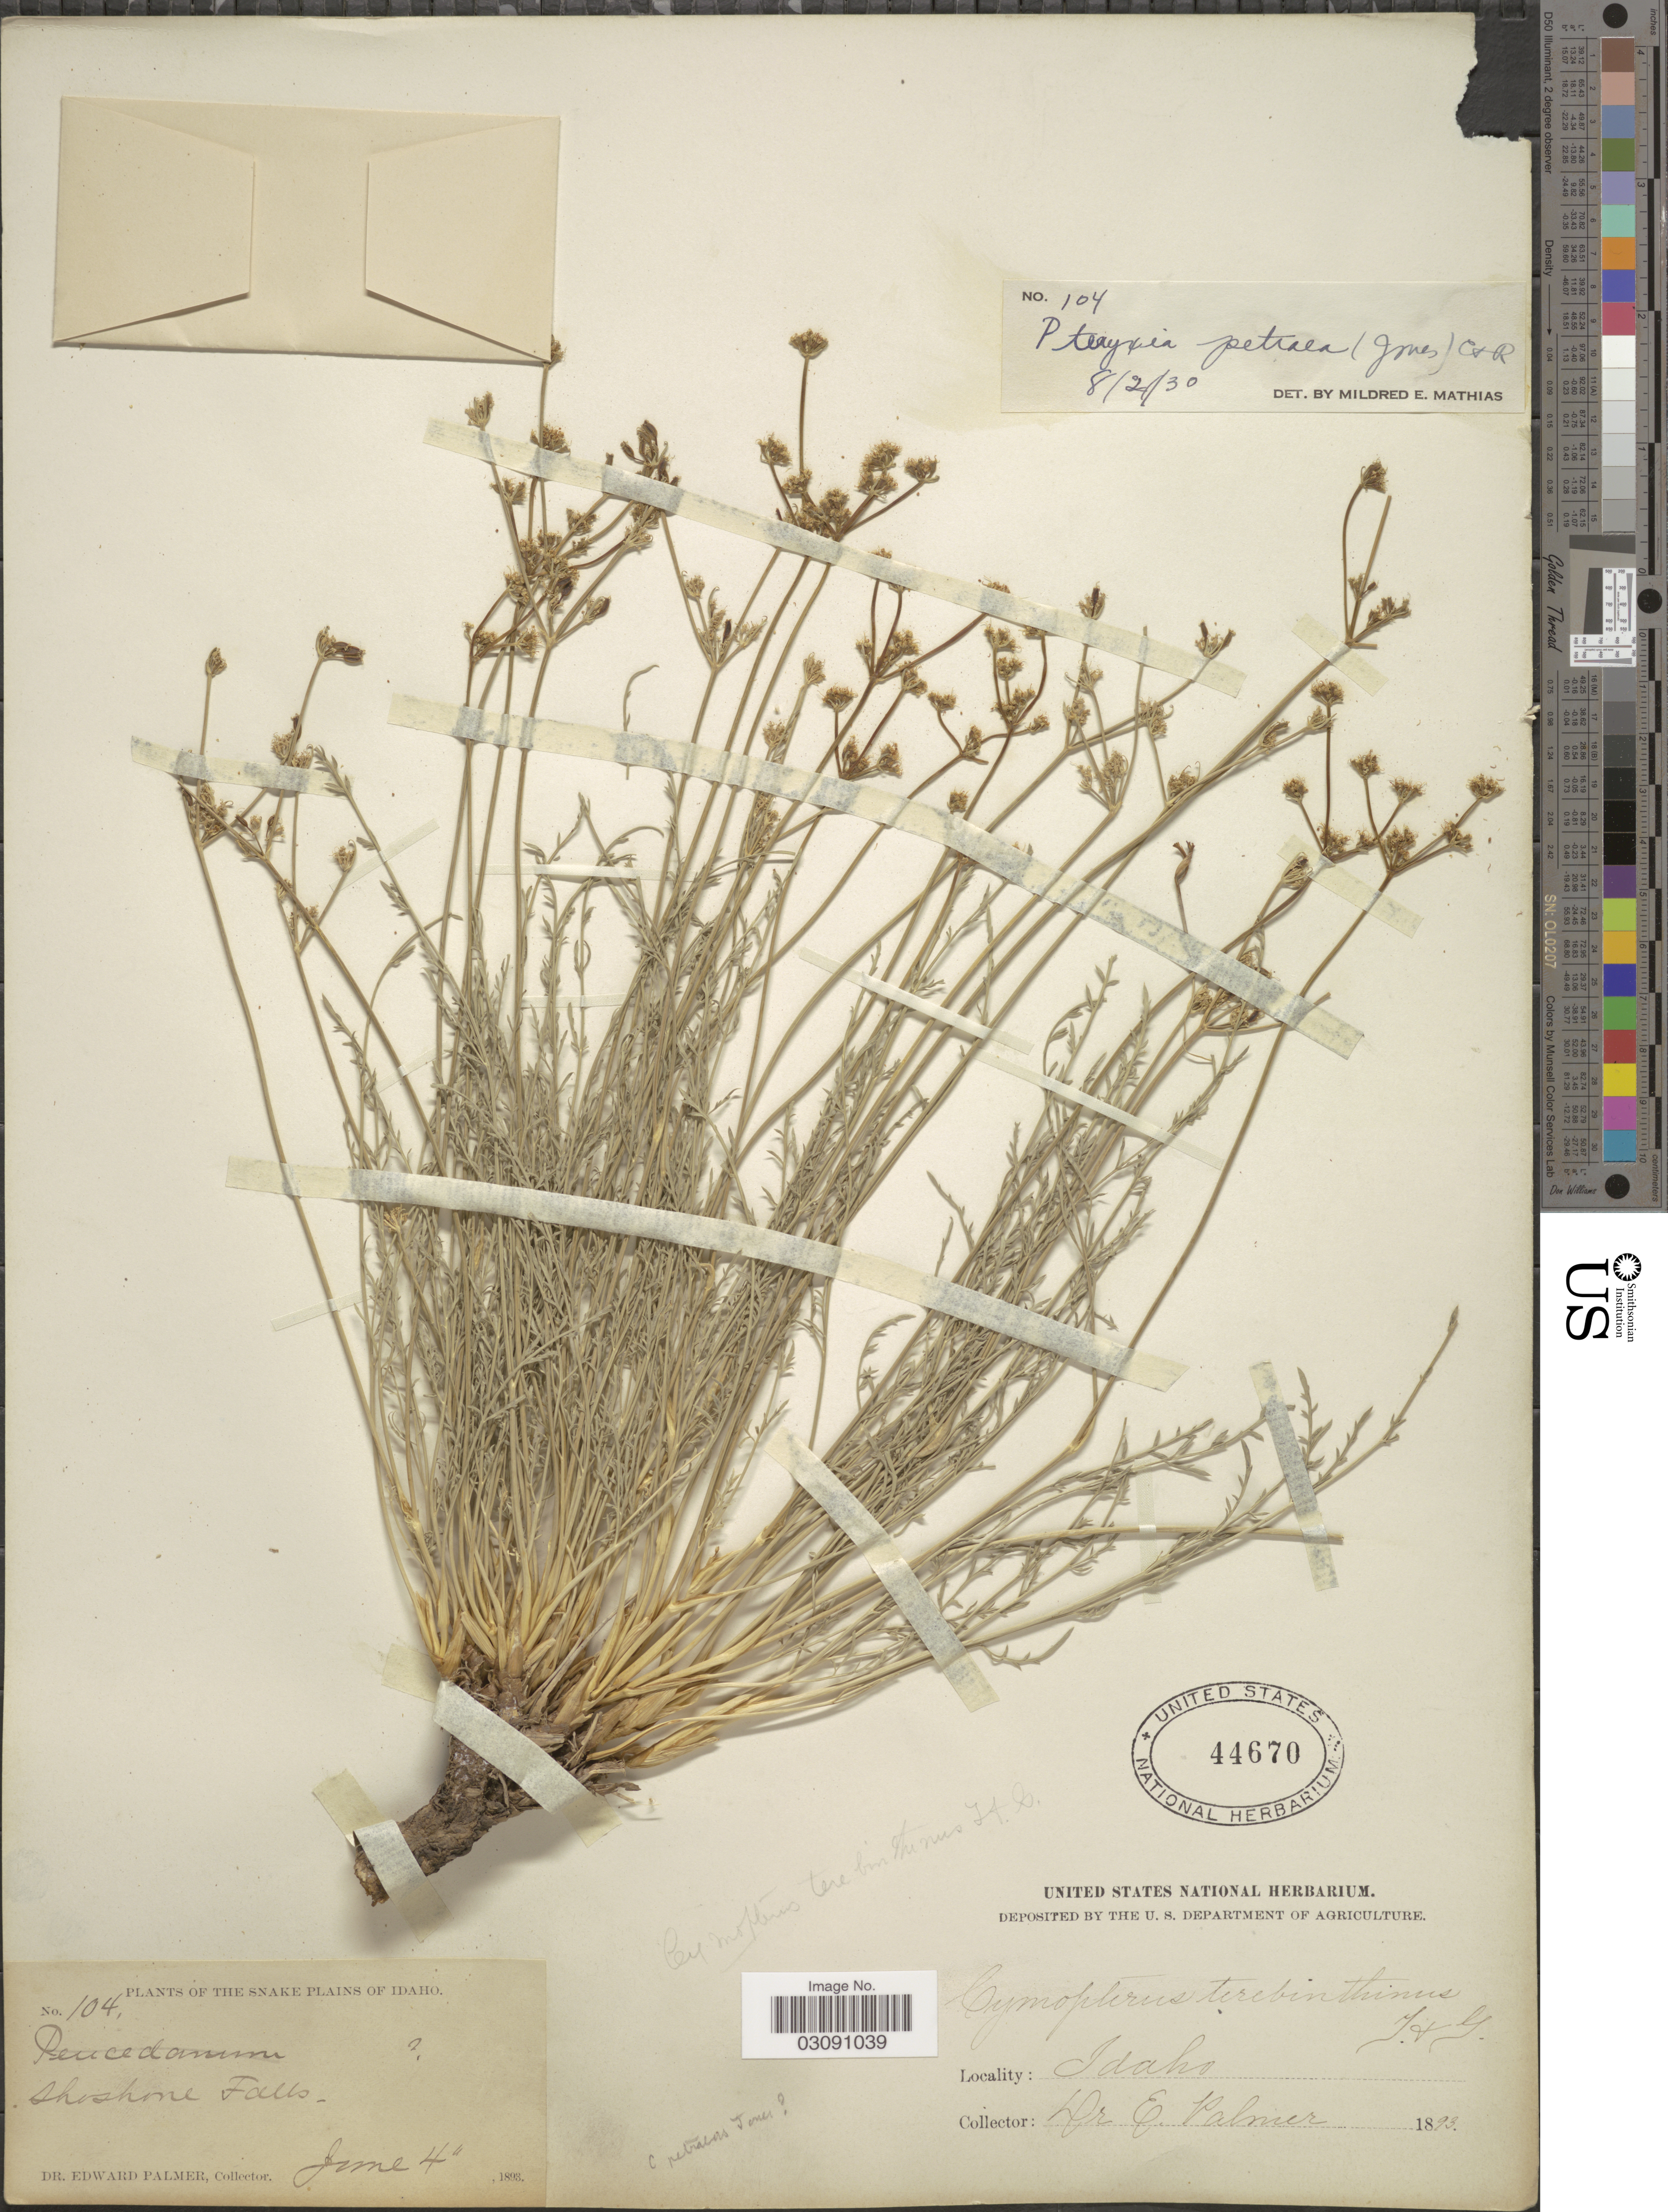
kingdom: Plantae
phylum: Tracheophyta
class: Magnoliopsida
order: Apiales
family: Apiaceae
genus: Pteryxia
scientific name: Pteryxia petraea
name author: (M.E. Jones) J.M. Coult. & Rose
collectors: E. Palmer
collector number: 104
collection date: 1893-06-04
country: United States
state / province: Idaho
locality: The Snake Plains, Shoshone Falls.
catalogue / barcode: US 44670